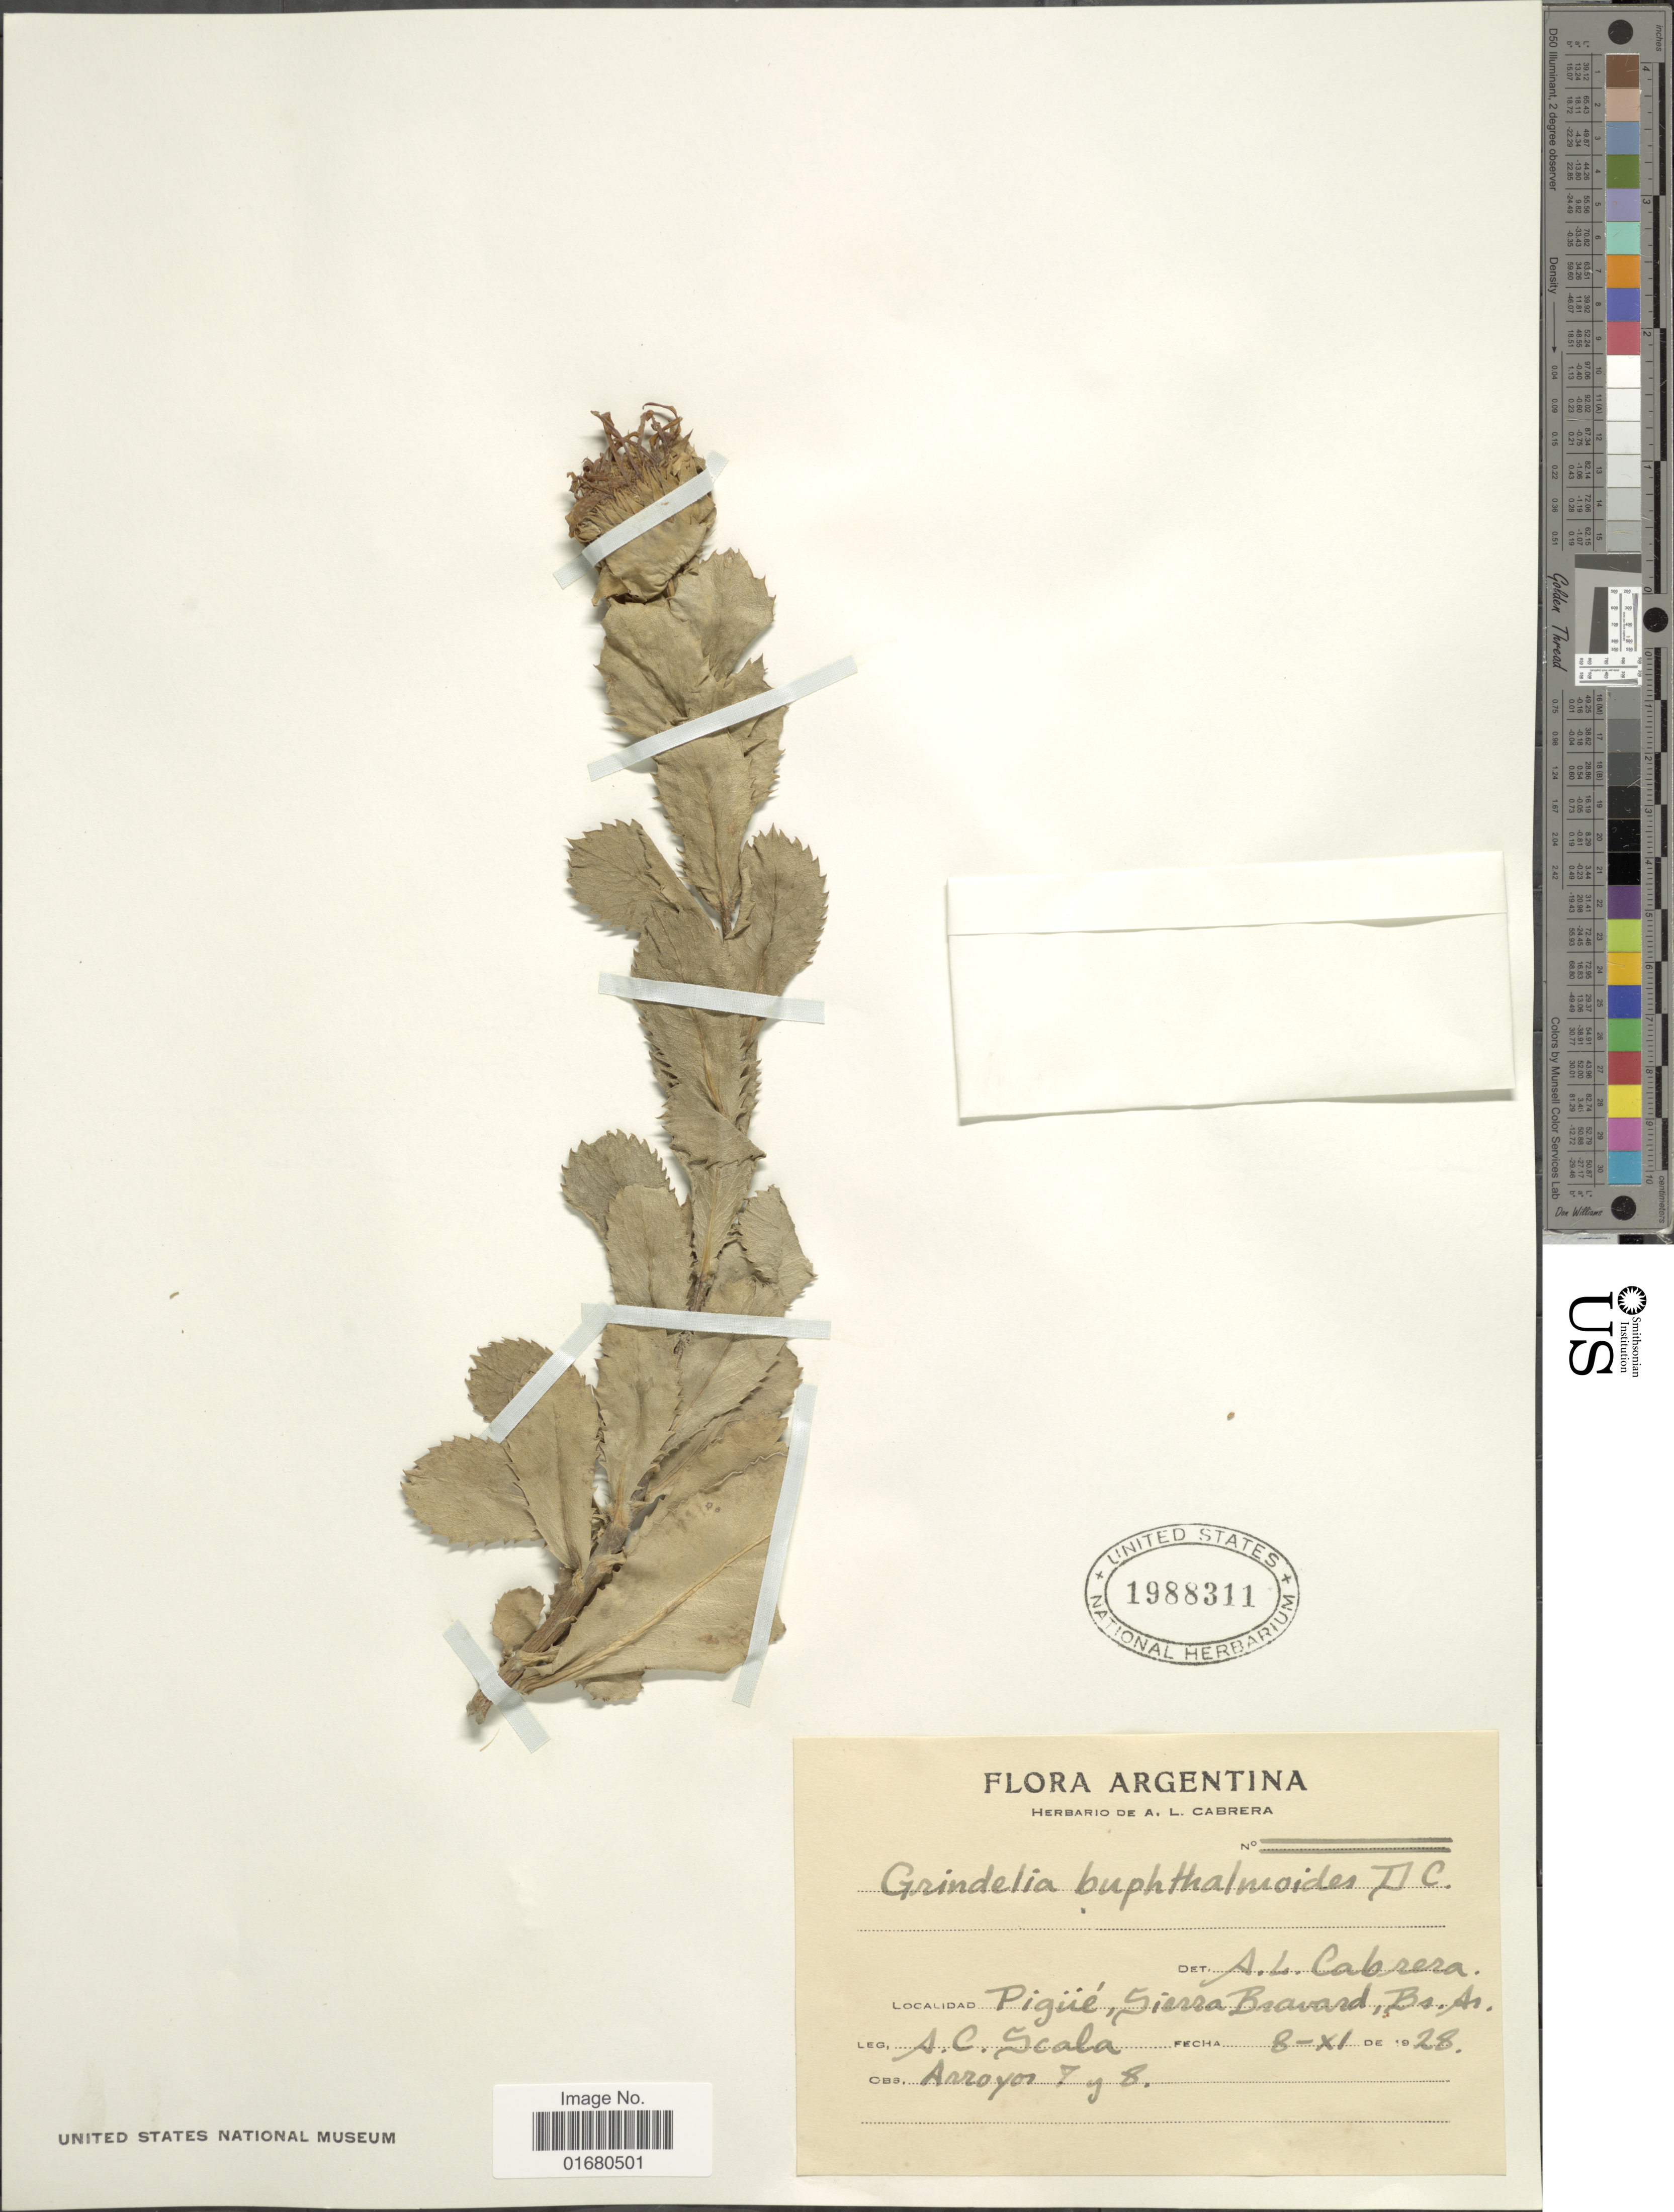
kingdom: Plantae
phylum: Tracheophyta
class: Magnoliopsida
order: Asterales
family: Asteraceae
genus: Grindelia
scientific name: Grindelia buphthalmoides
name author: DC.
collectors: A. Scala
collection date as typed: Transcribed d/m/y: 8/11/28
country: Argentina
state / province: Buenos Aires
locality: Pique, Sierra Bravard, Bs. Ar.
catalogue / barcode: US 1988311